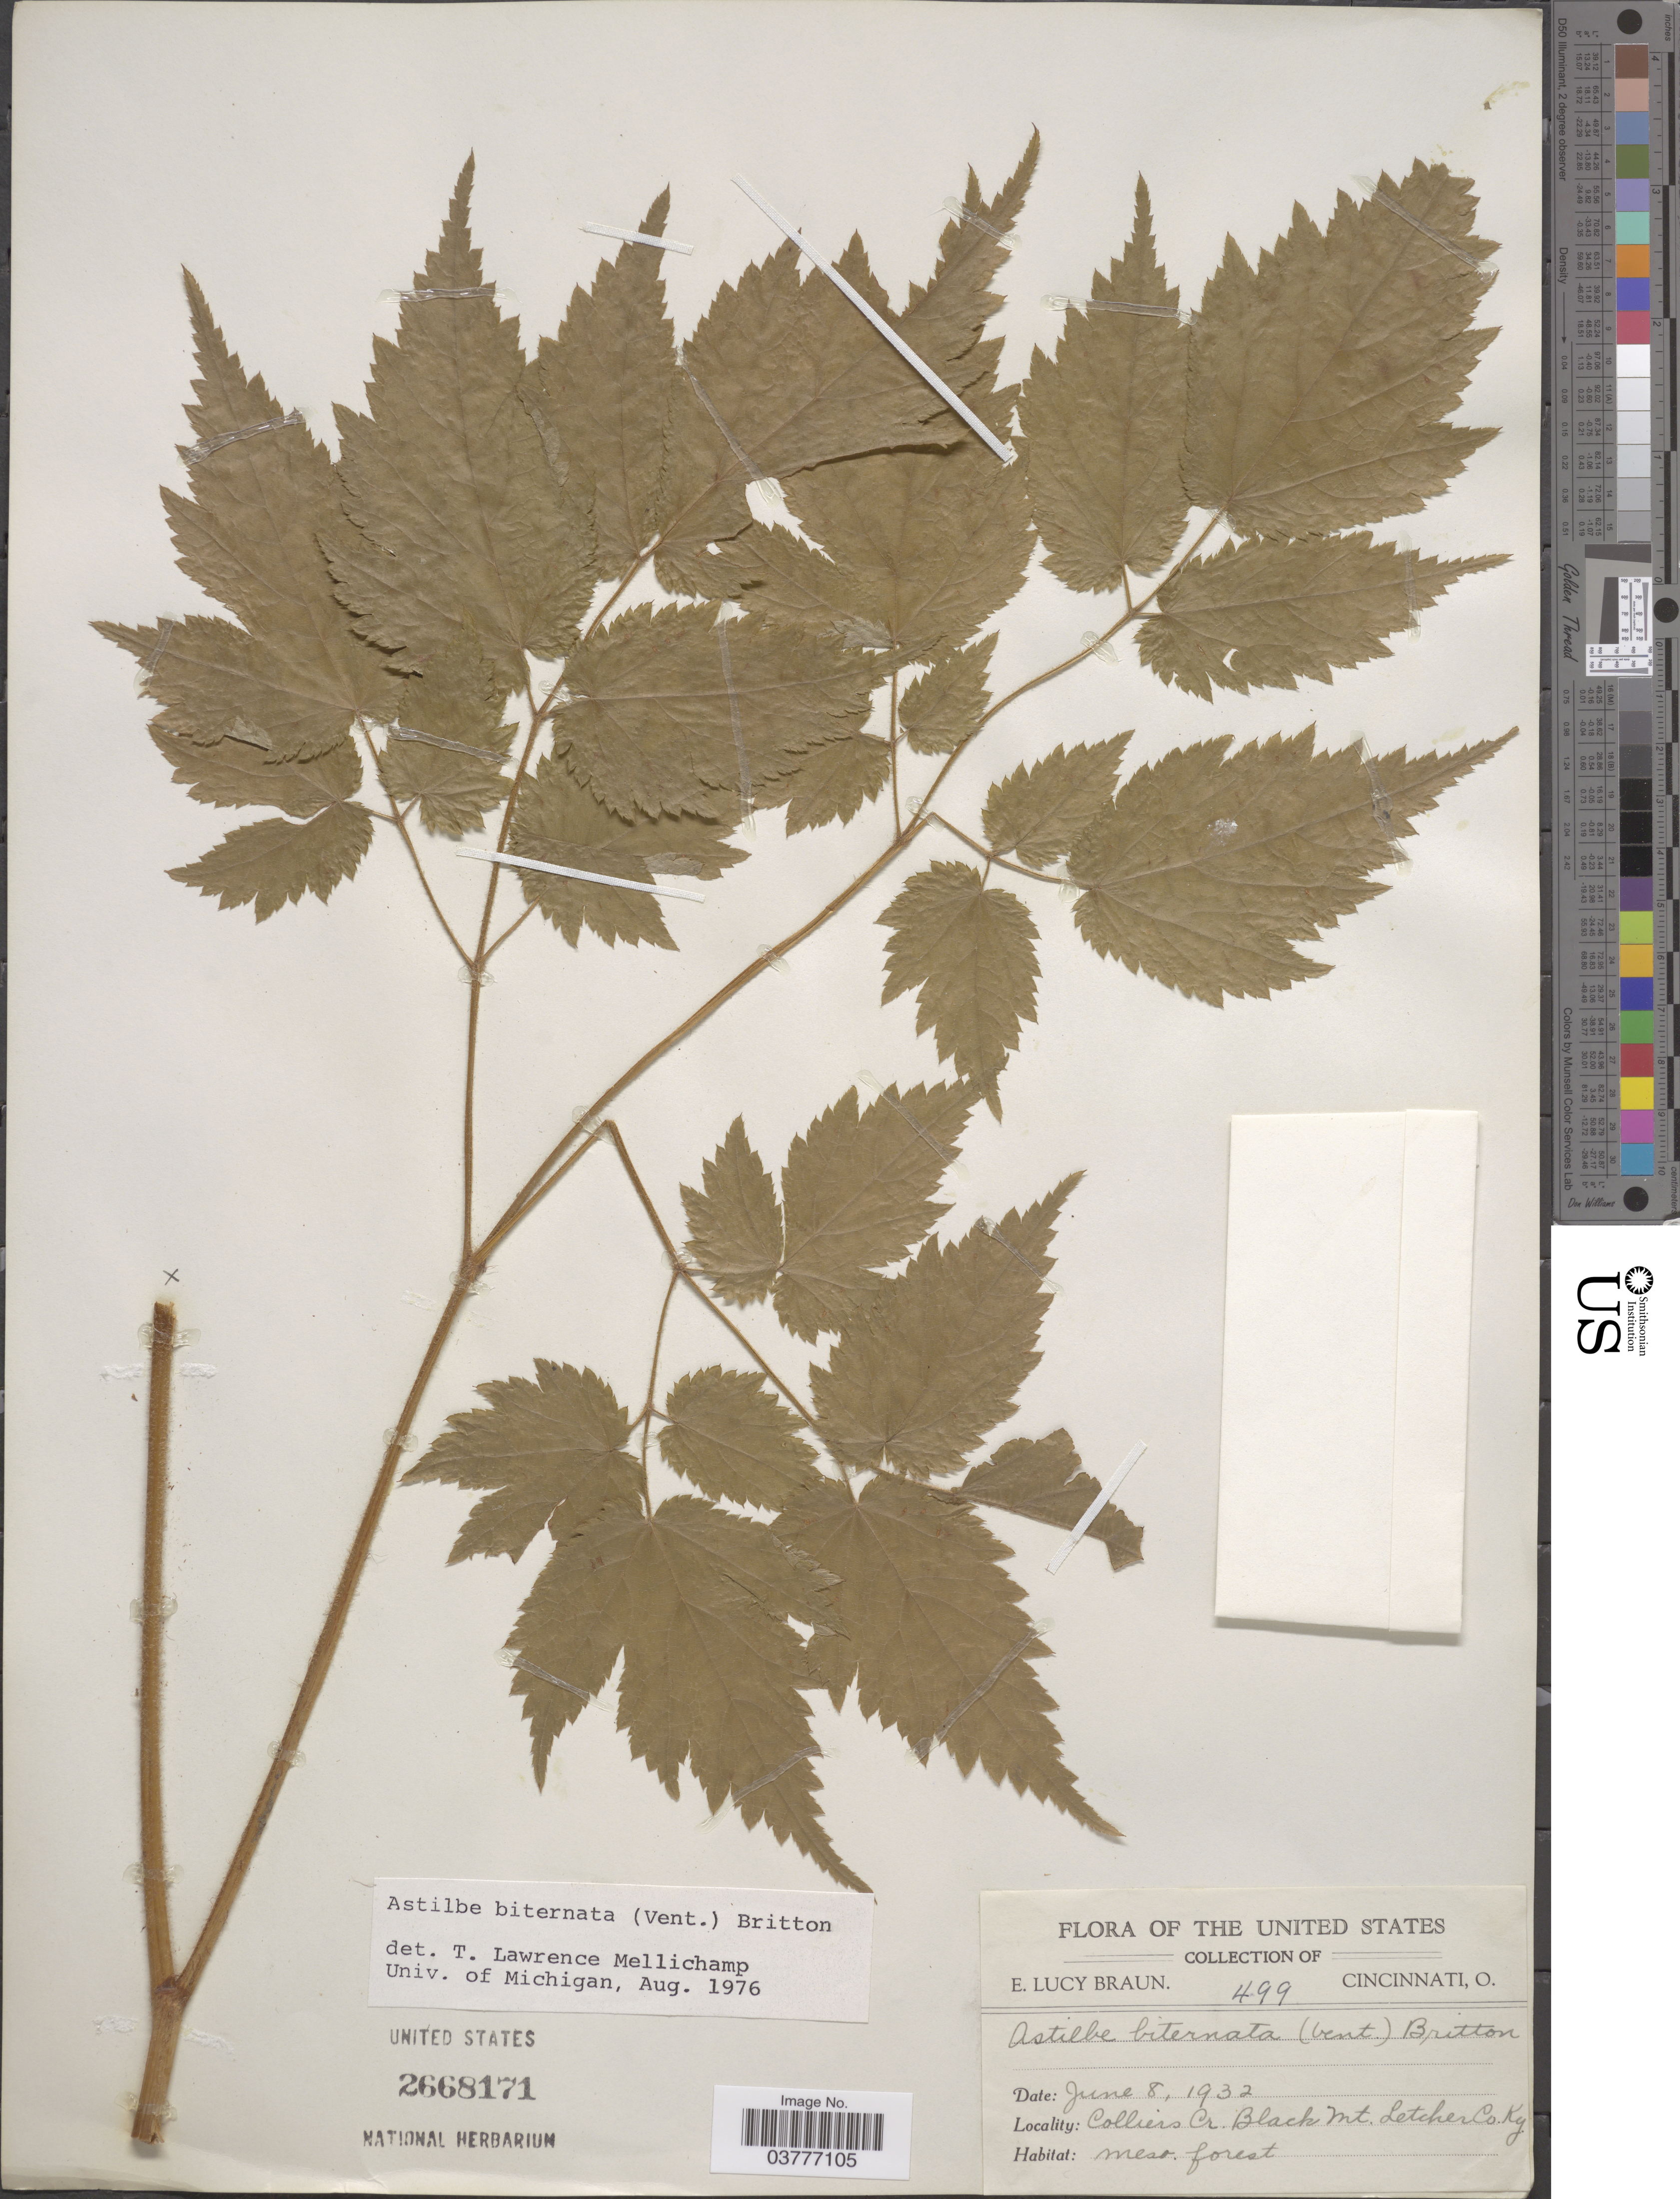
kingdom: Plantae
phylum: Tracheophyta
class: Magnoliopsida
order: Saxifragales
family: Saxifragaceae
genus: Astilbe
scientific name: Astilbe biternata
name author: (Vent.) Britton ex Kearney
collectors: E. L. Braun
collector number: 499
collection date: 1932-06-08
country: United States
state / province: Kentucky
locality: Colliers Cr. Black Mt. Letcher Co.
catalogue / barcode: US 2668171